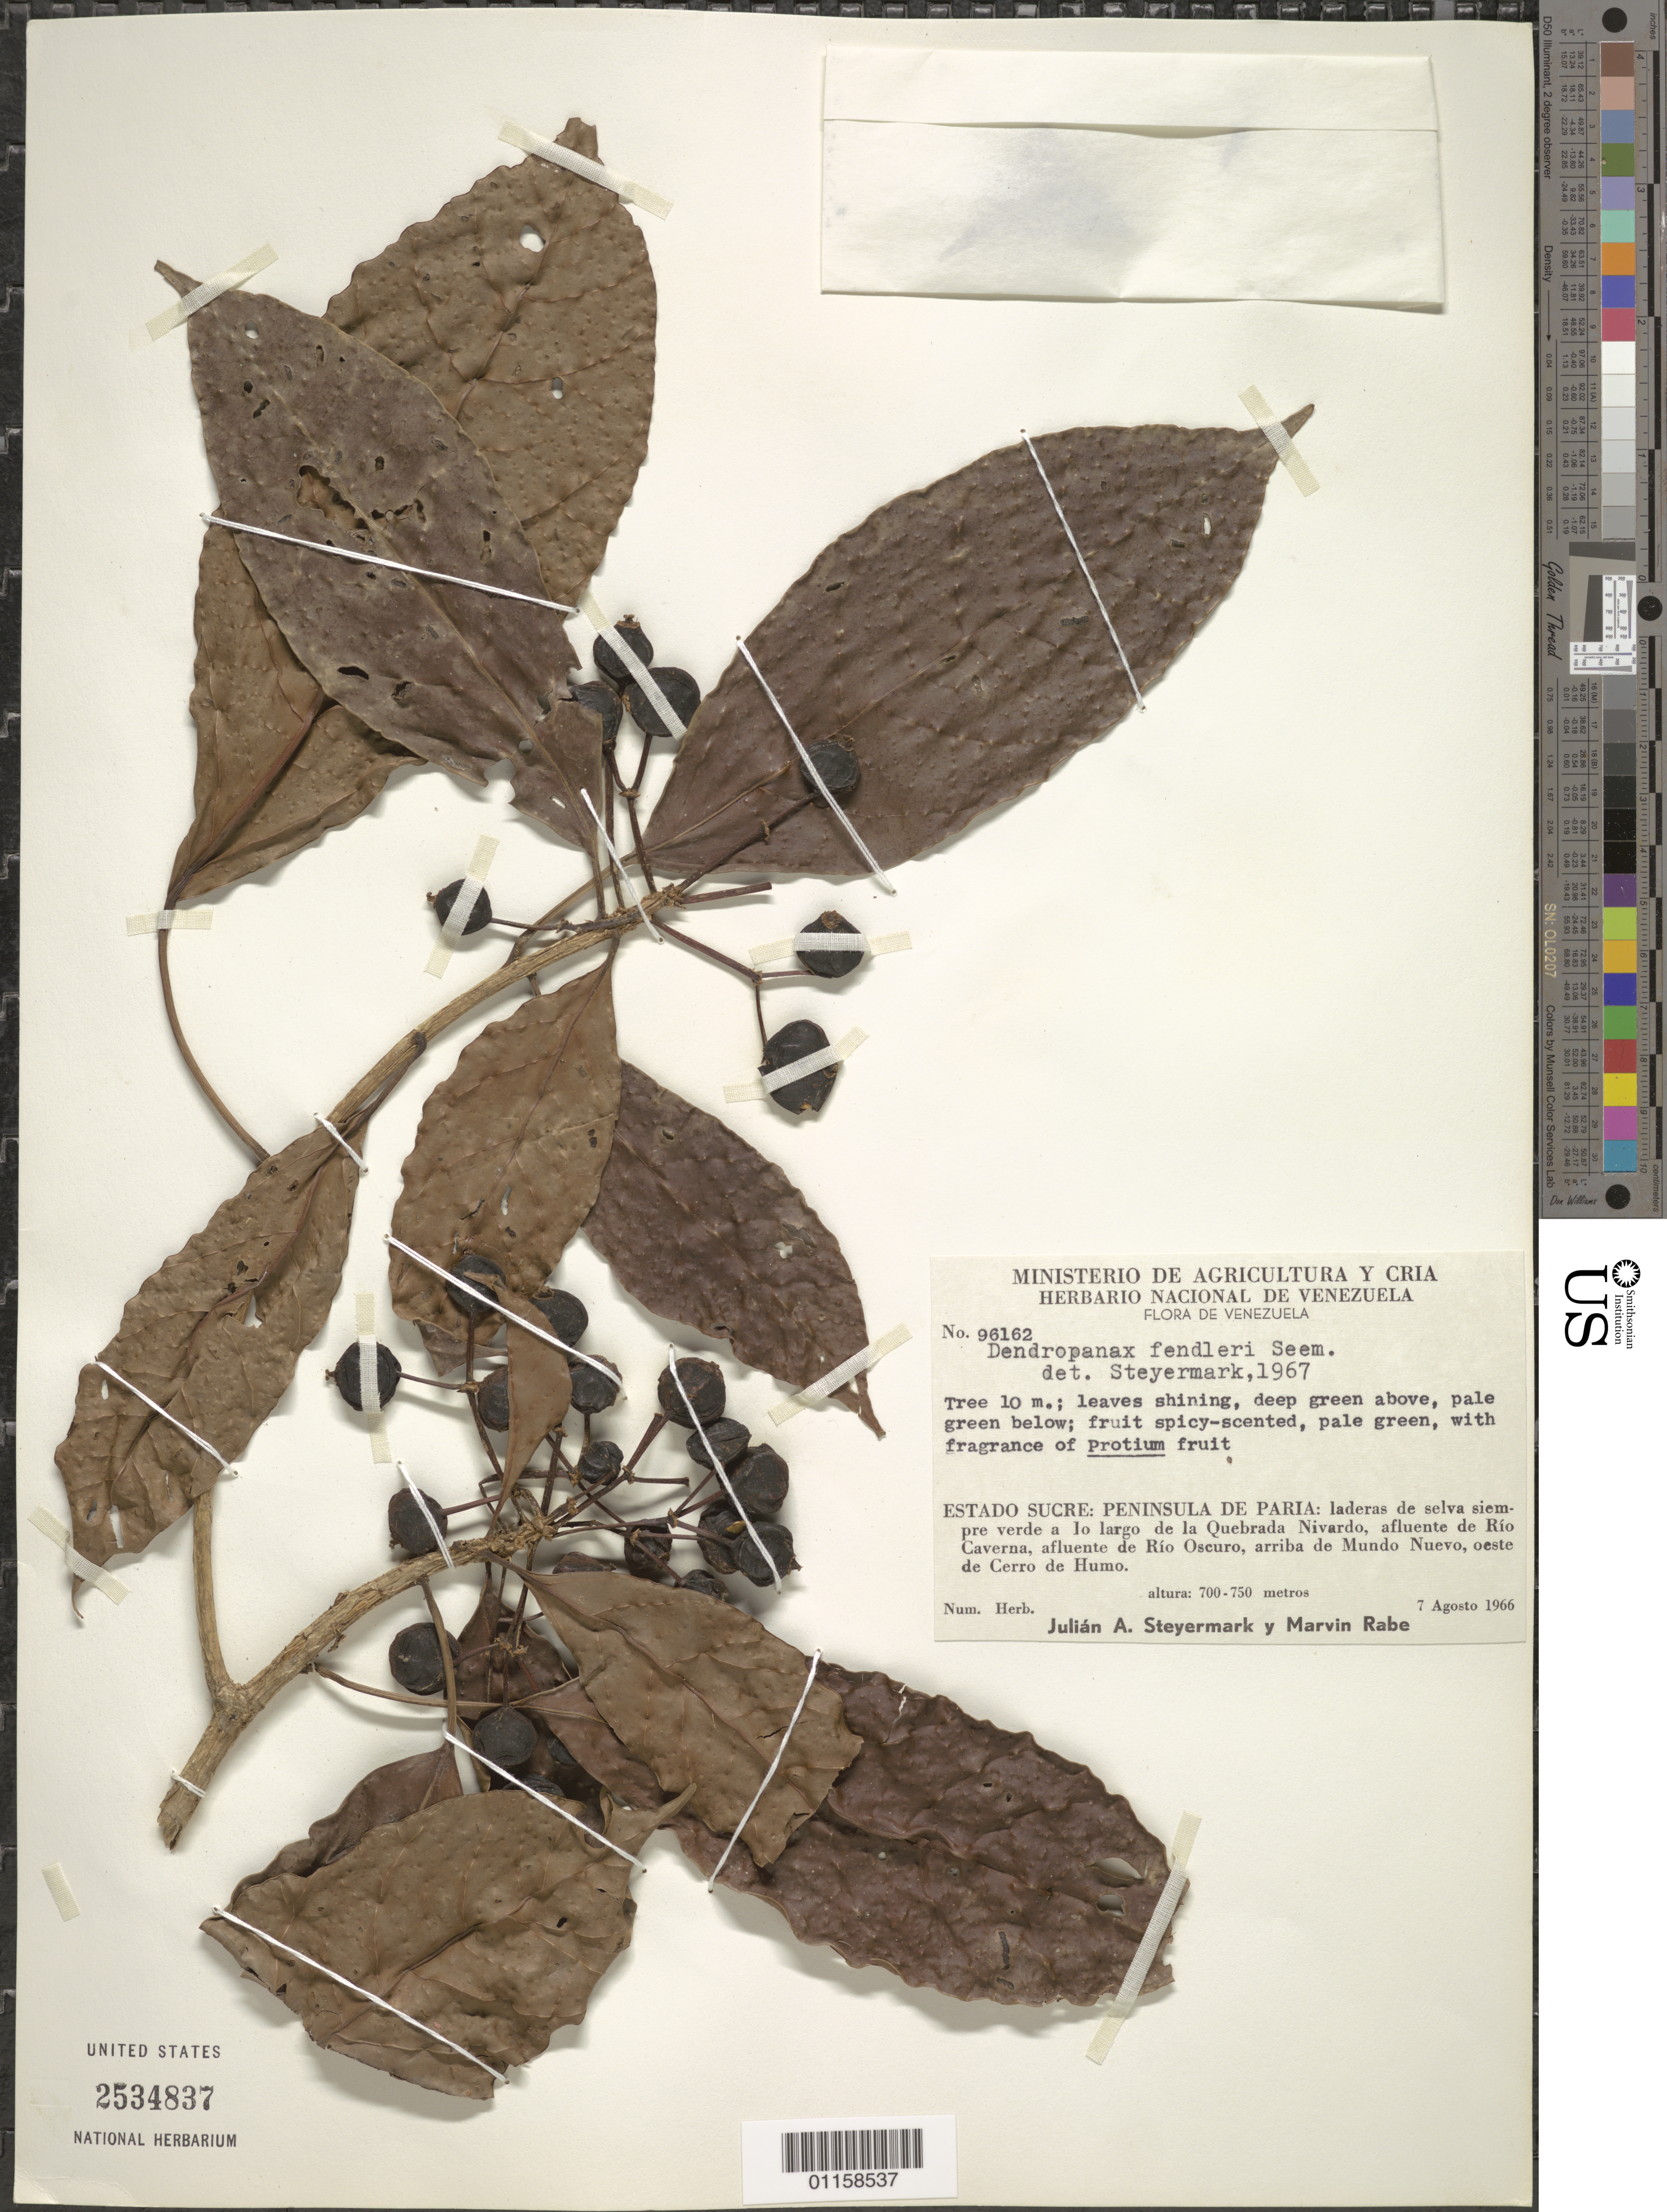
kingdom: Plantae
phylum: Tracheophyta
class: Magnoliopsida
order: Apiales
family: Araliaceae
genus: Dendropanax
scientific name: Dendropanax fendleri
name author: Seem.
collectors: J. Steyermark & M. Rabe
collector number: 96162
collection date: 1966-08-07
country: Venezuela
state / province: Sucre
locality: Peninsula De Paria.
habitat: Tree.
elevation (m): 700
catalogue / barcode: US 2534837